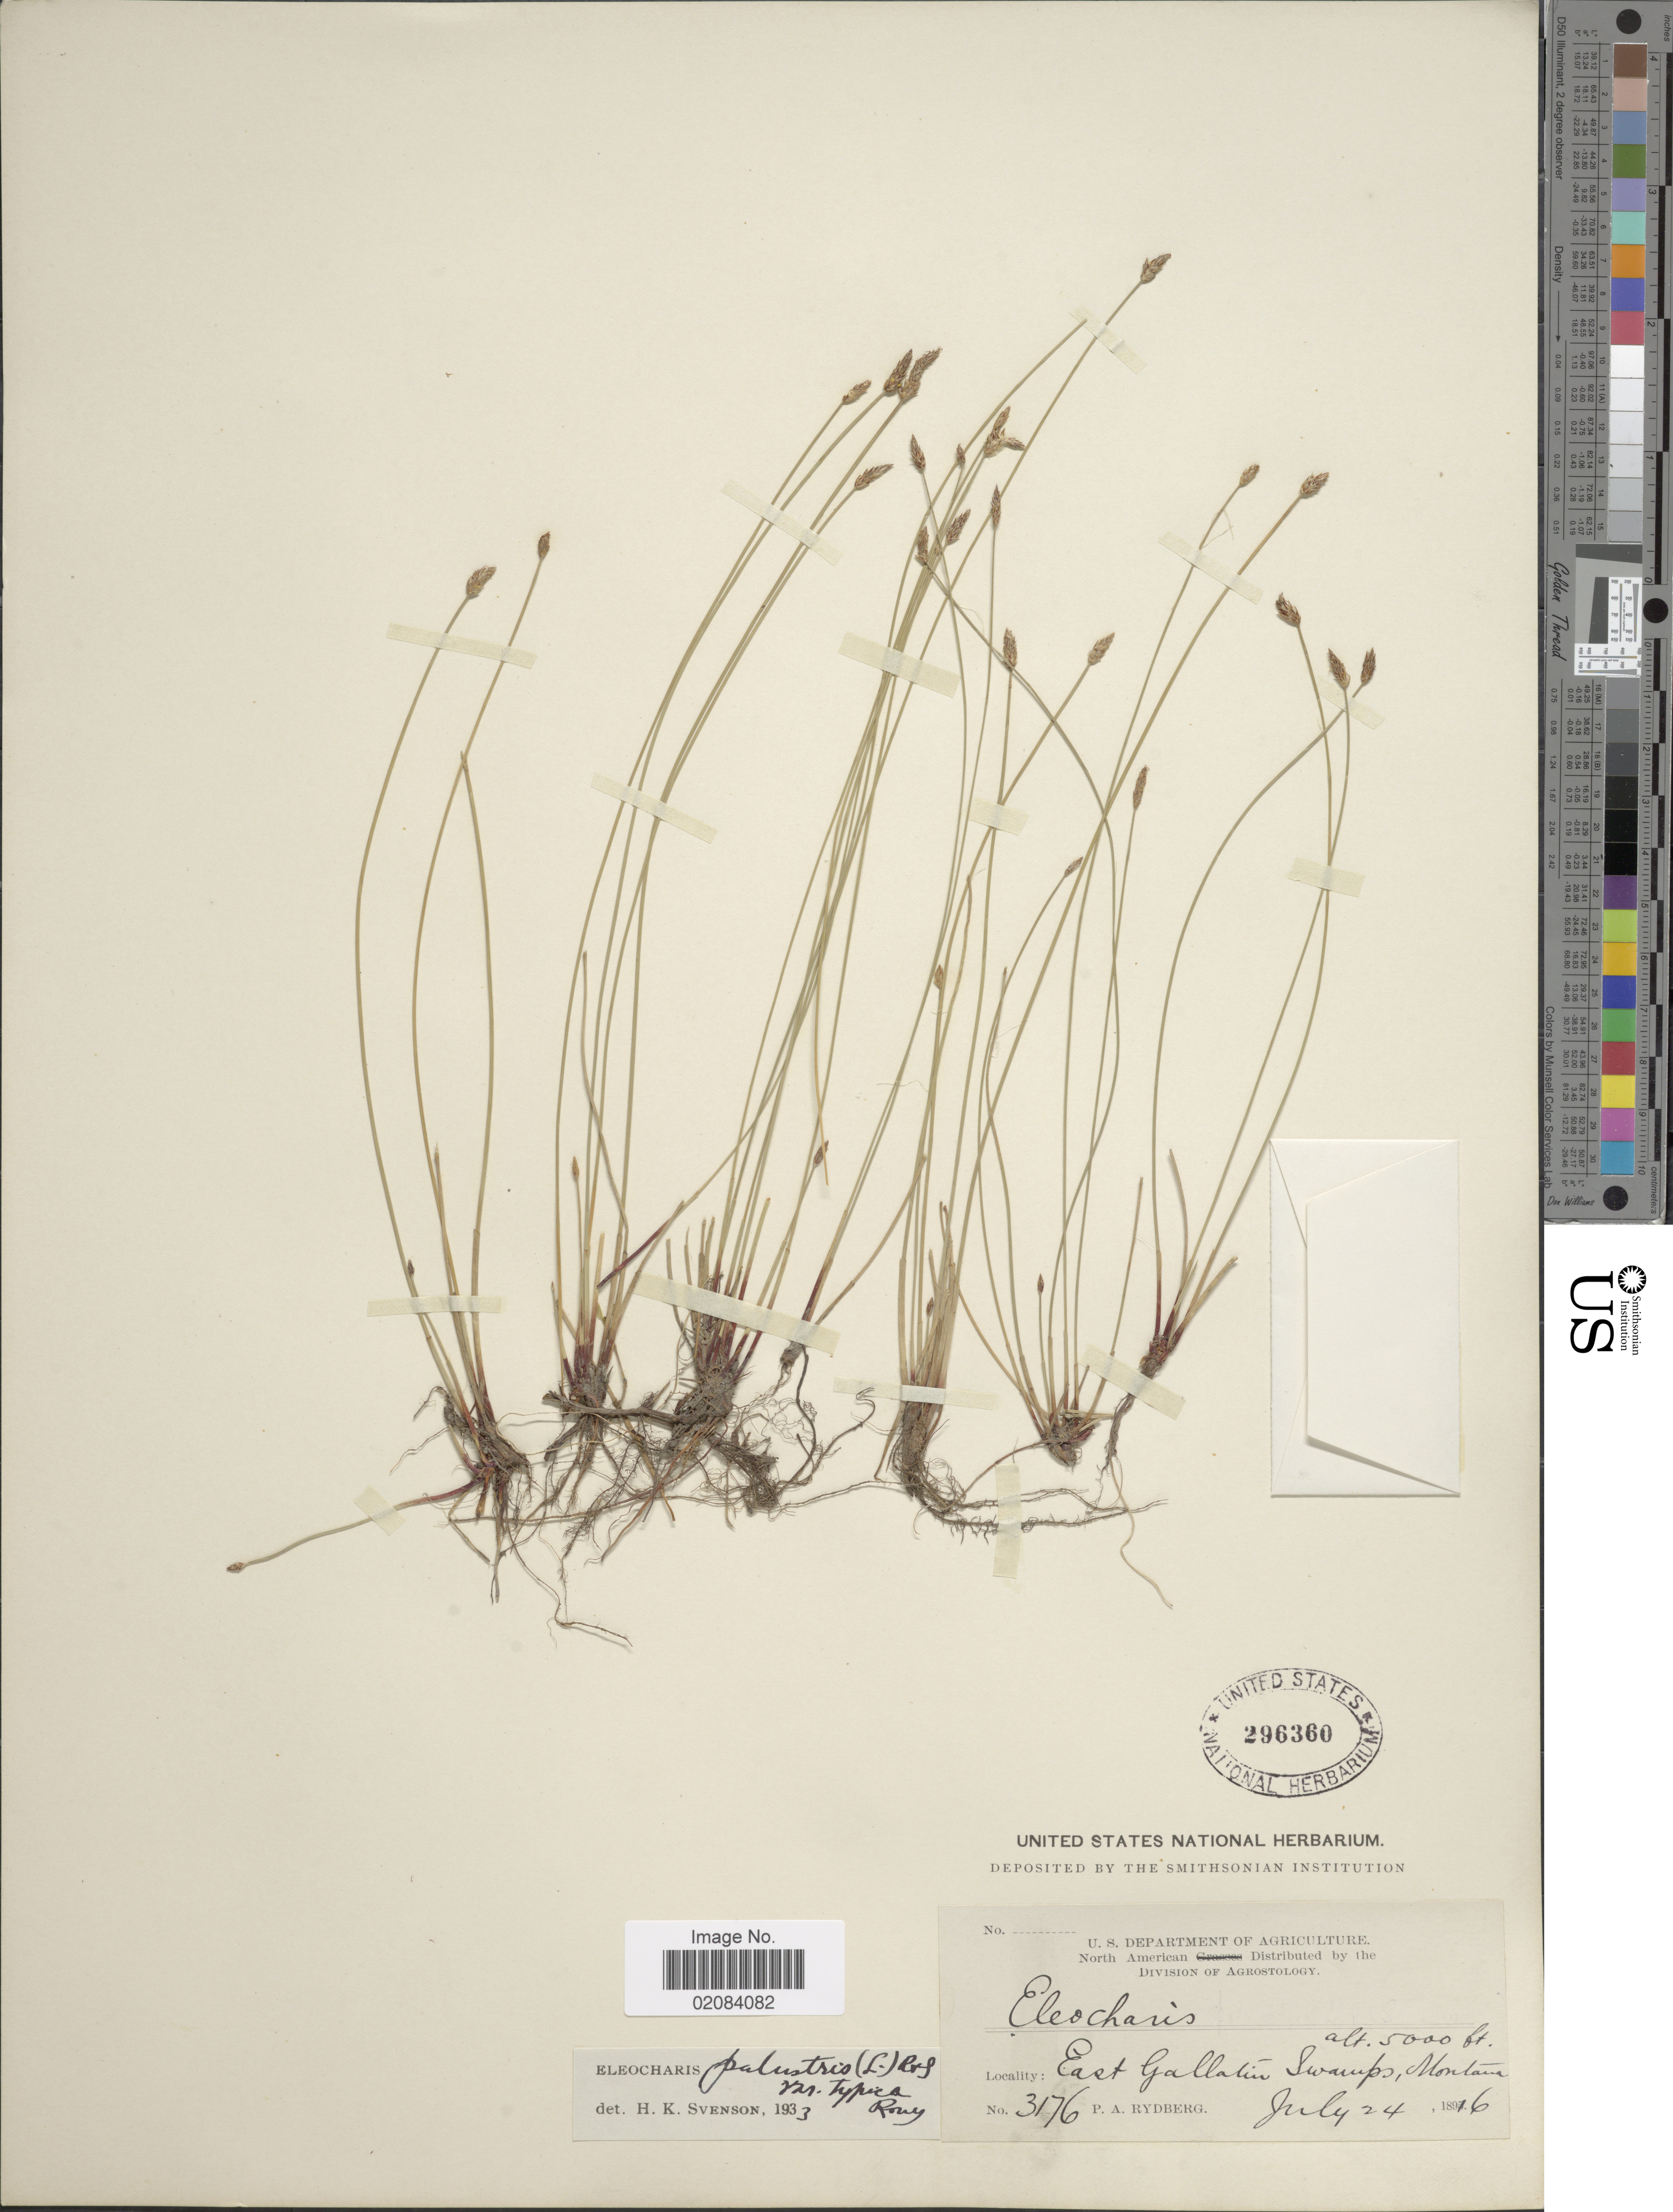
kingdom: Plantae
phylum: Tracheophyta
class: Liliopsida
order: Poales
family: Cyperaceae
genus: Eleocharis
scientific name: Eleocharis palustris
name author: (L.) Roem. & Schult.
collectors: P. A. Rydberg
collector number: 3176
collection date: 1896-07-24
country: United States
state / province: Montana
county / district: Gallatin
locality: East Gallatin Swamps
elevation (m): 1524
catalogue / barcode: US 296360